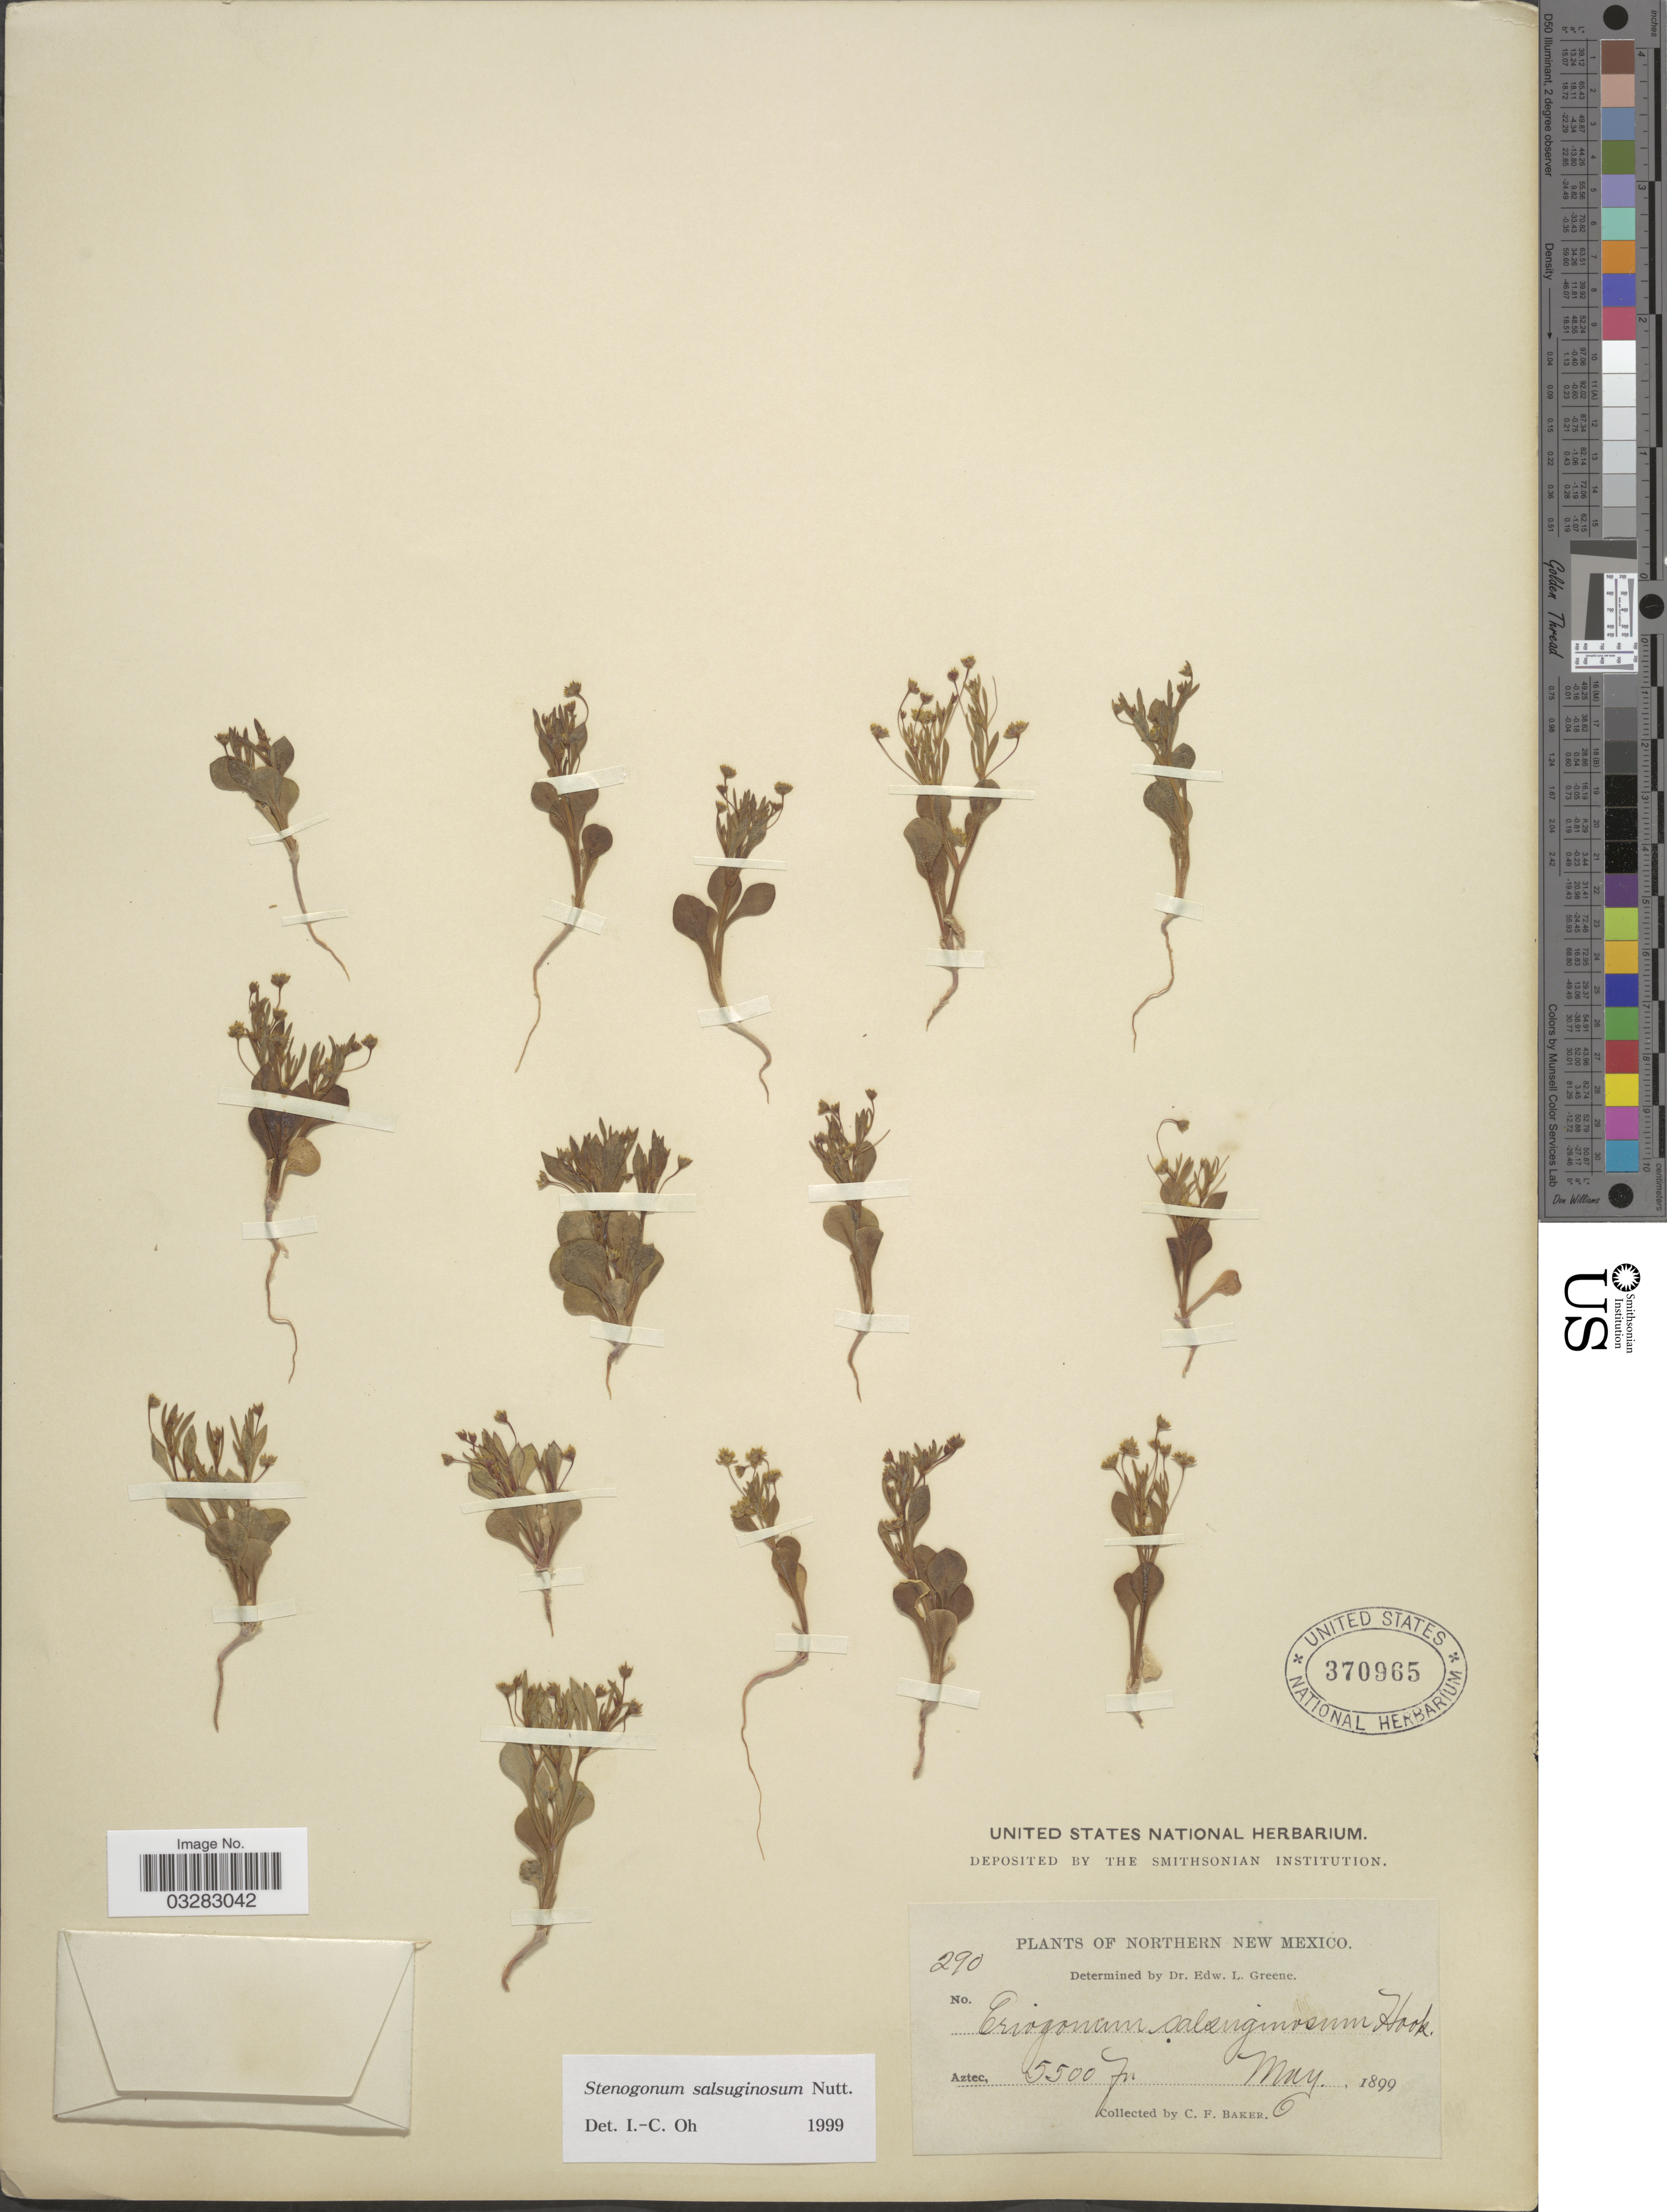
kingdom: Plantae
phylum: Tracheophyta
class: Magnoliopsida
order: Caryophyllales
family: Polygonaceae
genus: Stenogonum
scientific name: Stenogonum salsuginosum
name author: Nutt.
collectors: C. F. Baker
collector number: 290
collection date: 1899-05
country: United States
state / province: New Mexico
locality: Northern New Mexico. Aztec.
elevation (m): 1676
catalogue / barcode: US 370965